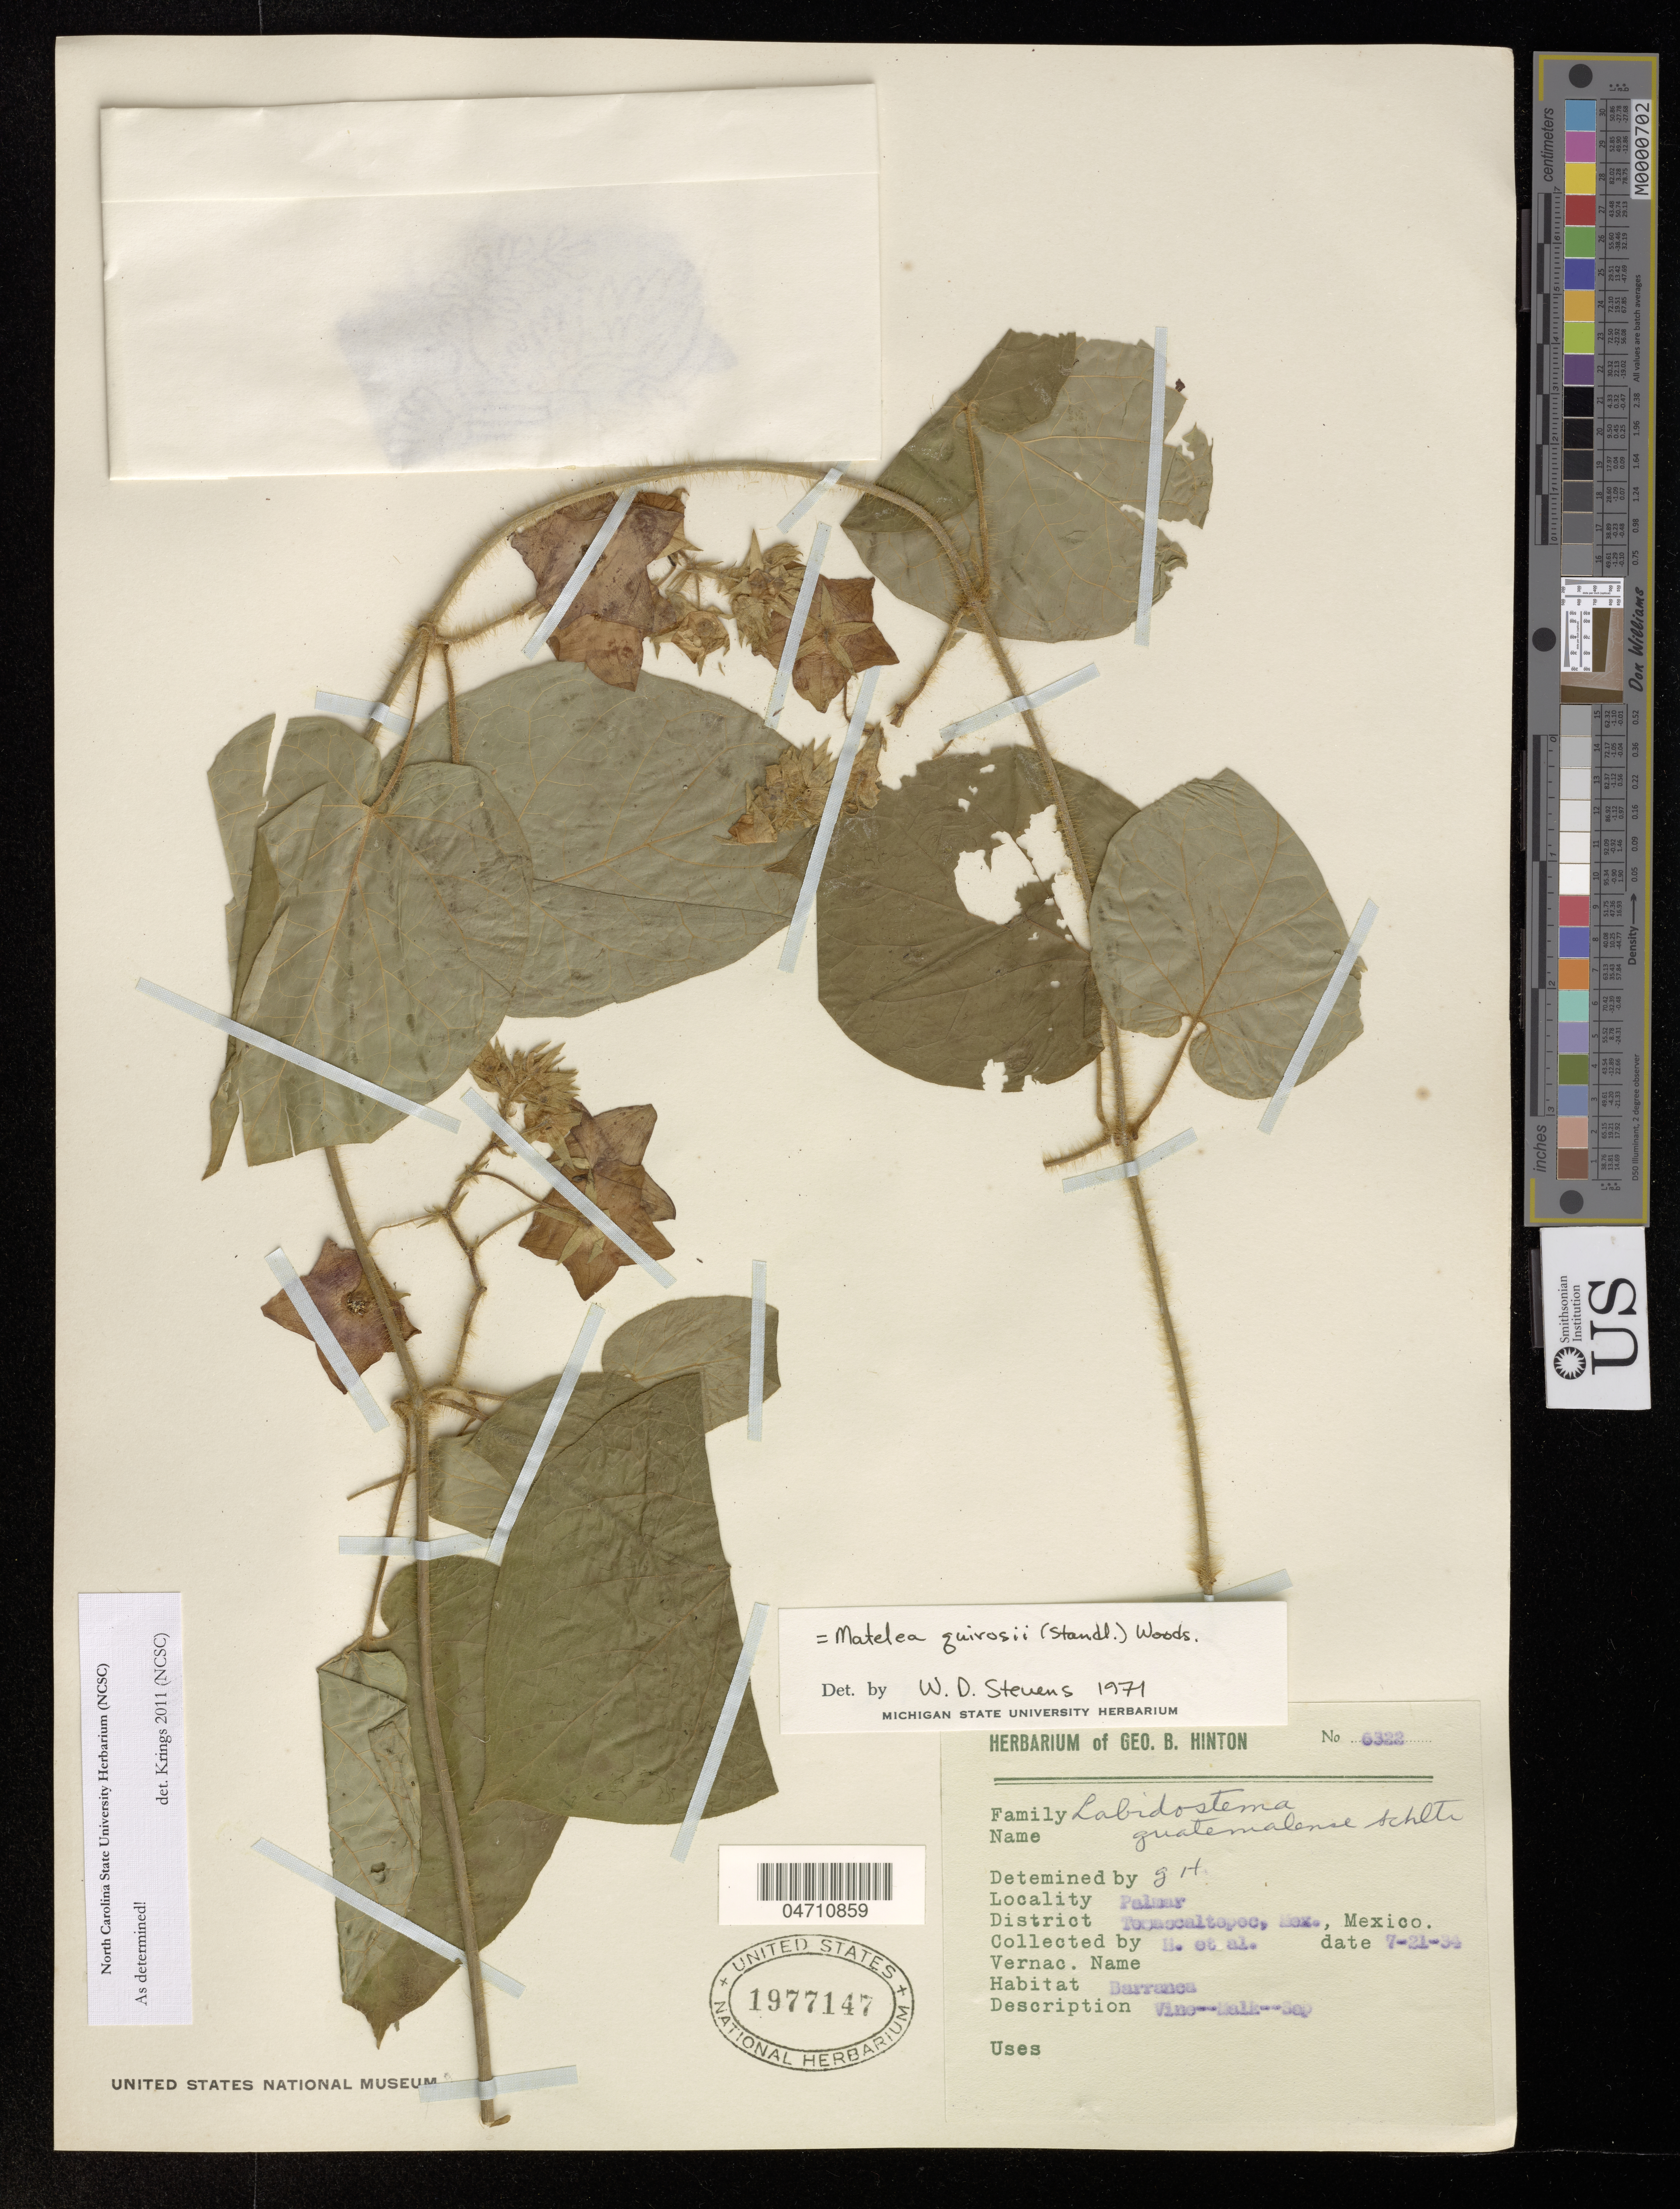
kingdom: Plantae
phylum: Tracheophyta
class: Magnoliopsida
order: Gentianales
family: Apocynaceae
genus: Matelea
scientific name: Matelea quirosii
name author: (Standl.) Woodson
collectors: G. B. Hinton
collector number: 6322*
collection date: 1934-07-21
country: Mexico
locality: Palmar. District Temascaltepec.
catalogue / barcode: US 1977147